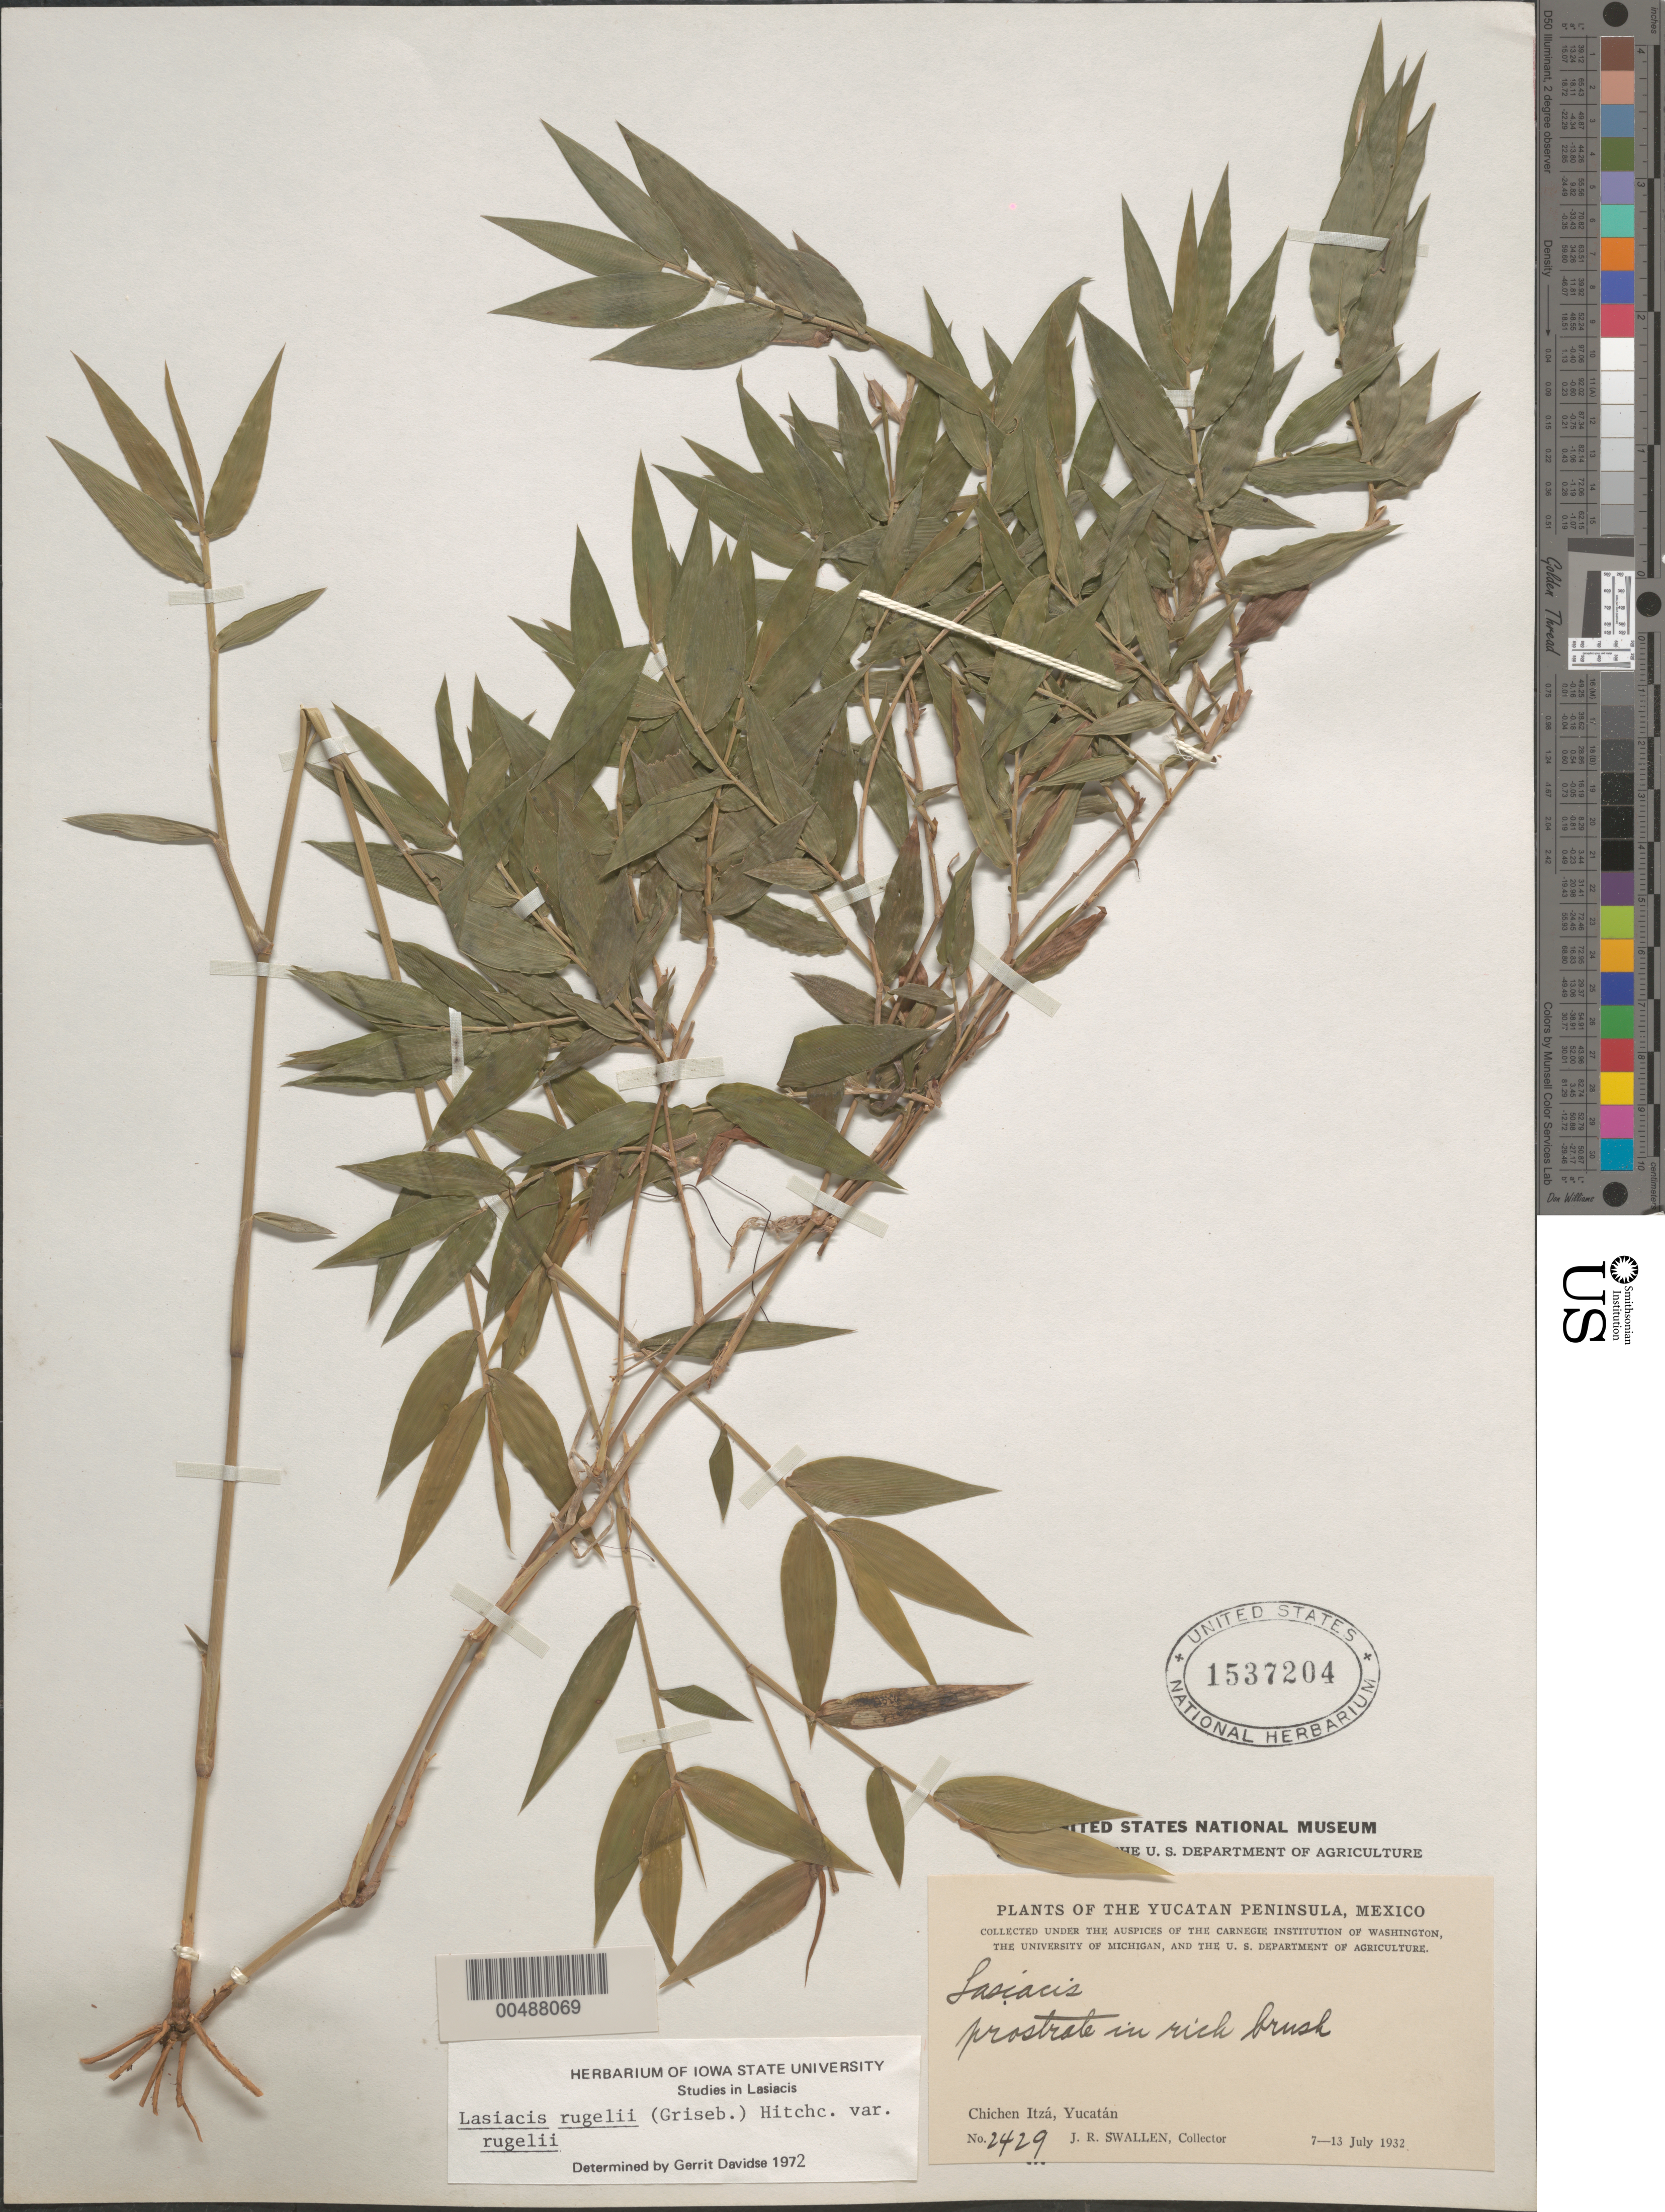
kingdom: Plantae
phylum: Tracheophyta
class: Liliopsida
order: Poales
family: Poaceae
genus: Lasiacis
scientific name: Lasiacis rugelii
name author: (Griseb.) Hitchc.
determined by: Davidse, Gerrit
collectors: J. R. Swallen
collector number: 2429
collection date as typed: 7 Jul 1932 to 13 Jul 1932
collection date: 1932-07-07/1932-07-13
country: Mexico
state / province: Yucatan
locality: Yucatan Peninsula, Chichen Itz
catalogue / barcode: US 1537204